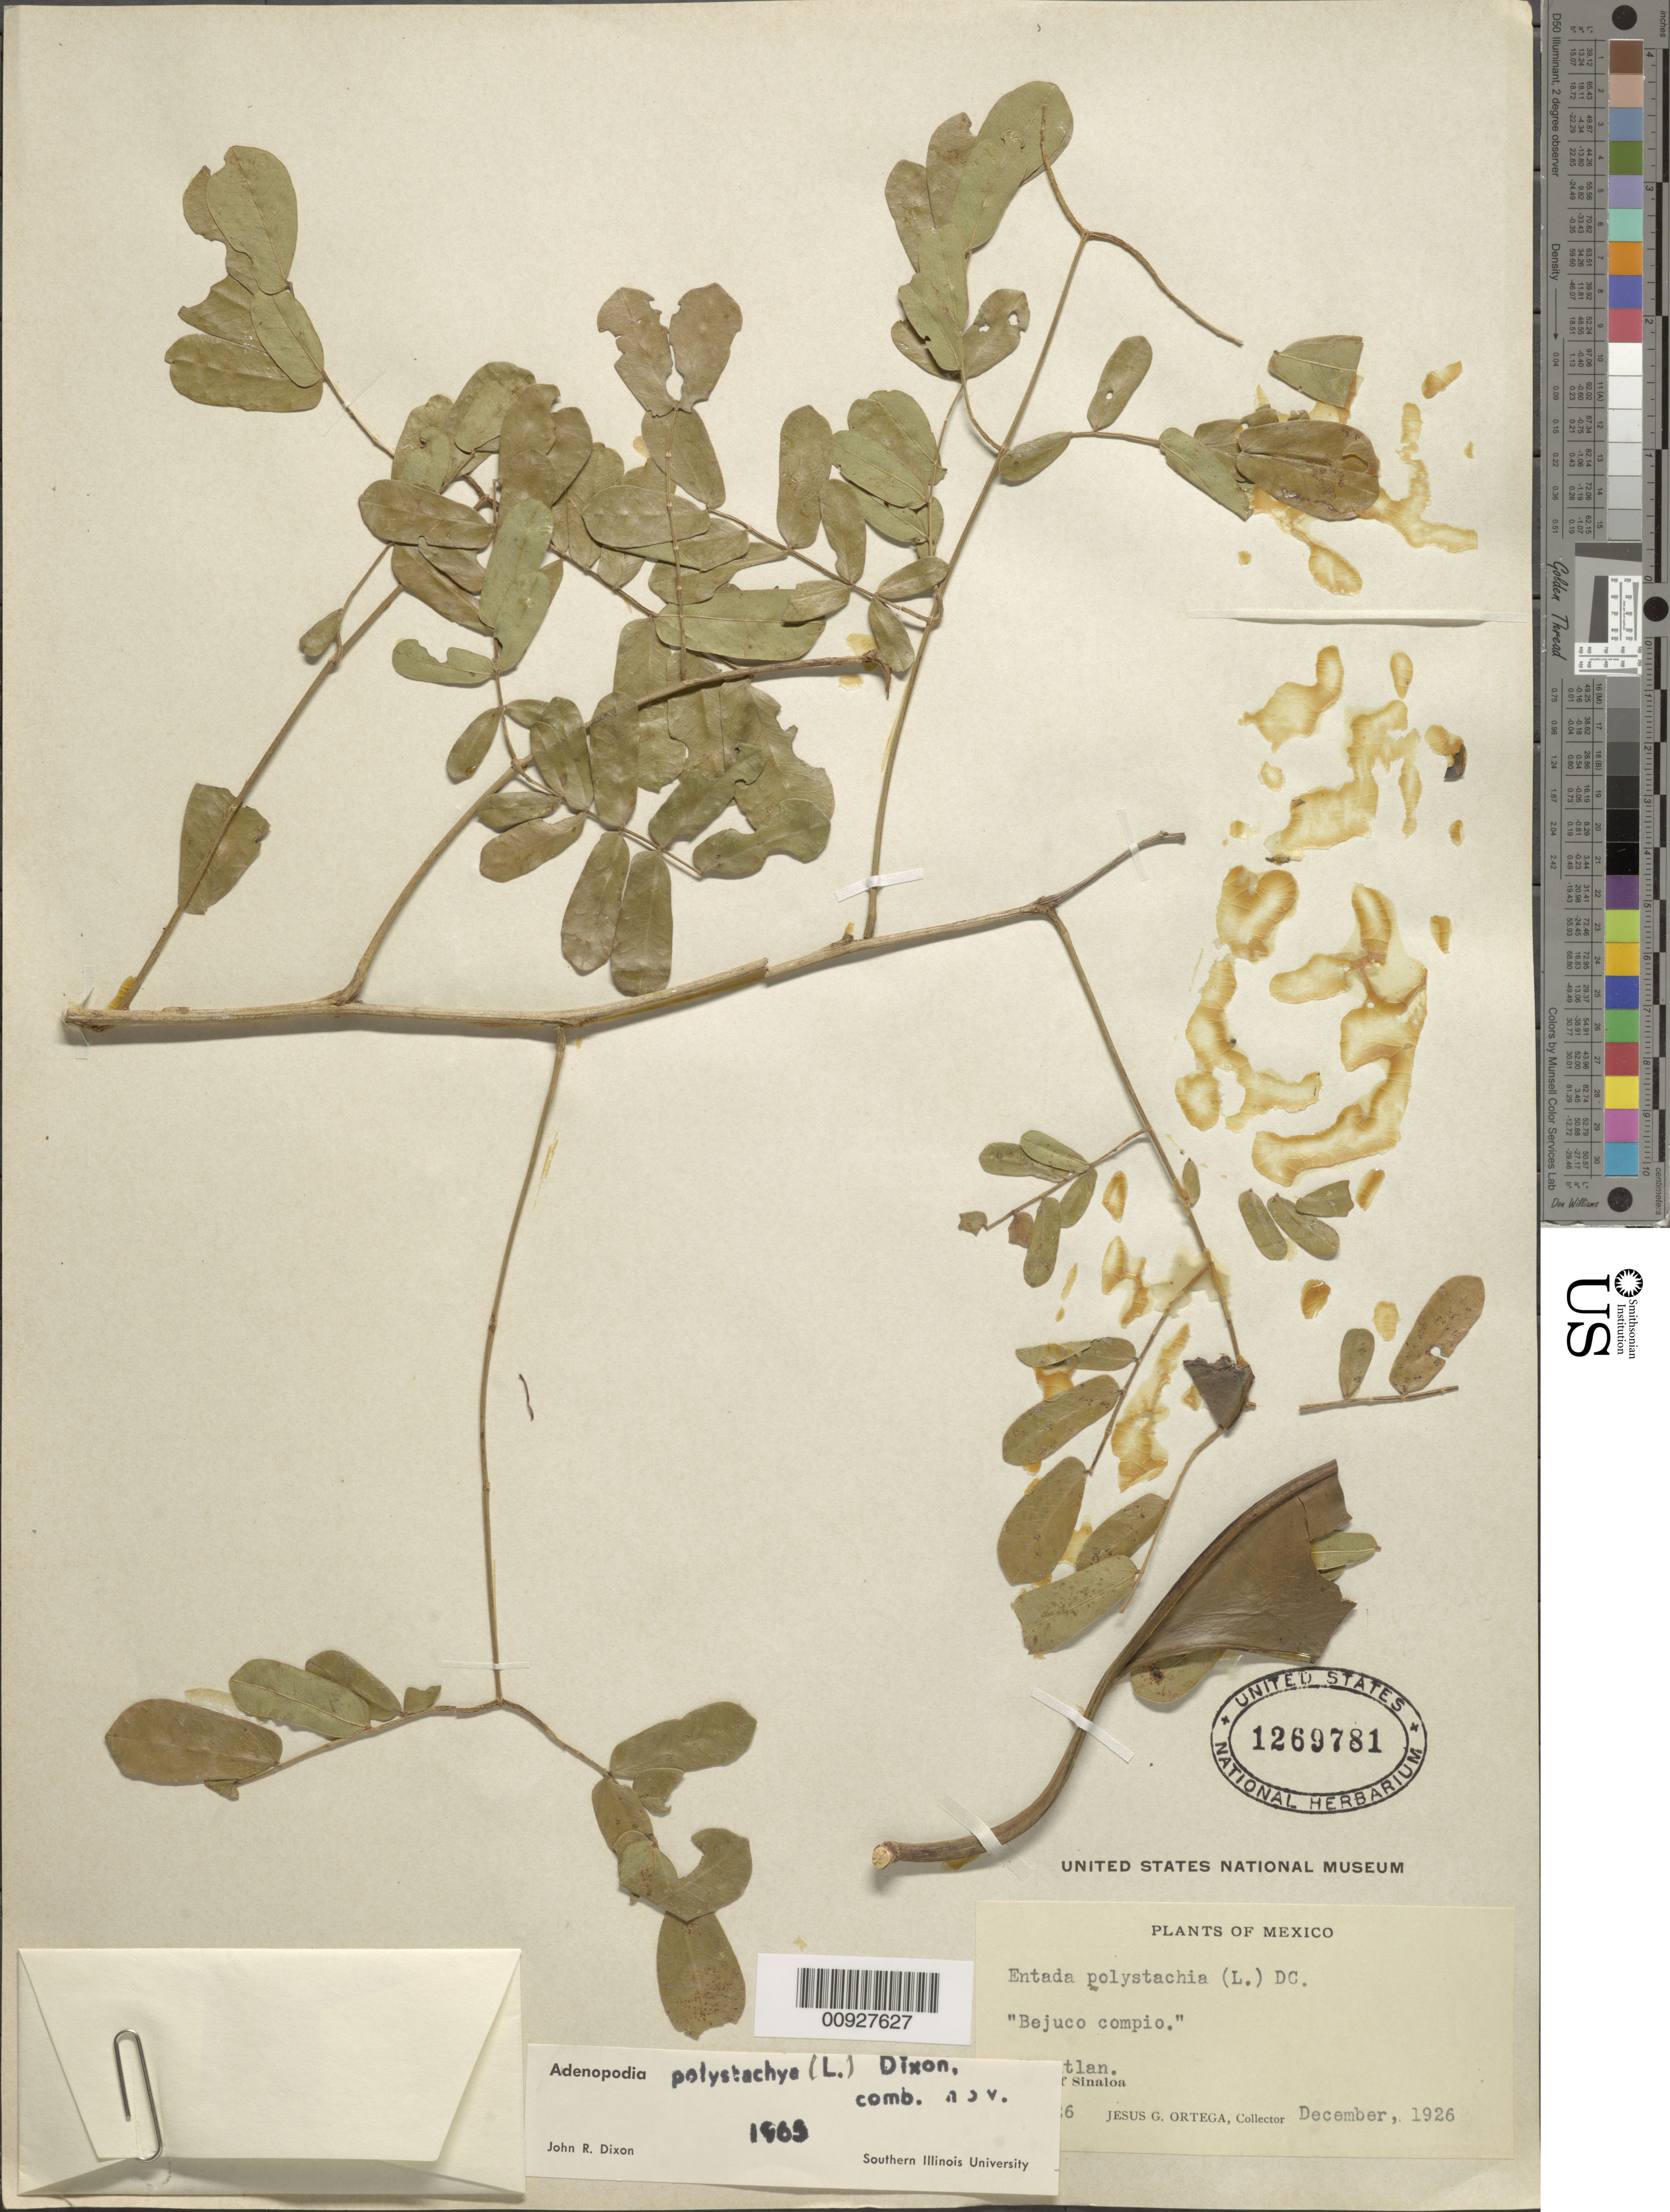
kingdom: Plantae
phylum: Tracheophyta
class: Magnoliopsida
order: Fabales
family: Fabaceae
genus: Entada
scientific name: Entada polystachya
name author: (L.) DC.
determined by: Strong, Mark T., (BOT), Smithsonian Institution - National Museum of Natural History (UNITED STATES)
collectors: J. Ortega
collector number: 6526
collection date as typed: Dec 1926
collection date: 1926-12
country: Mexico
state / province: Sinaloa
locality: Mazatlán, State of Sinaloa.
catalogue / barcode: US 1269781